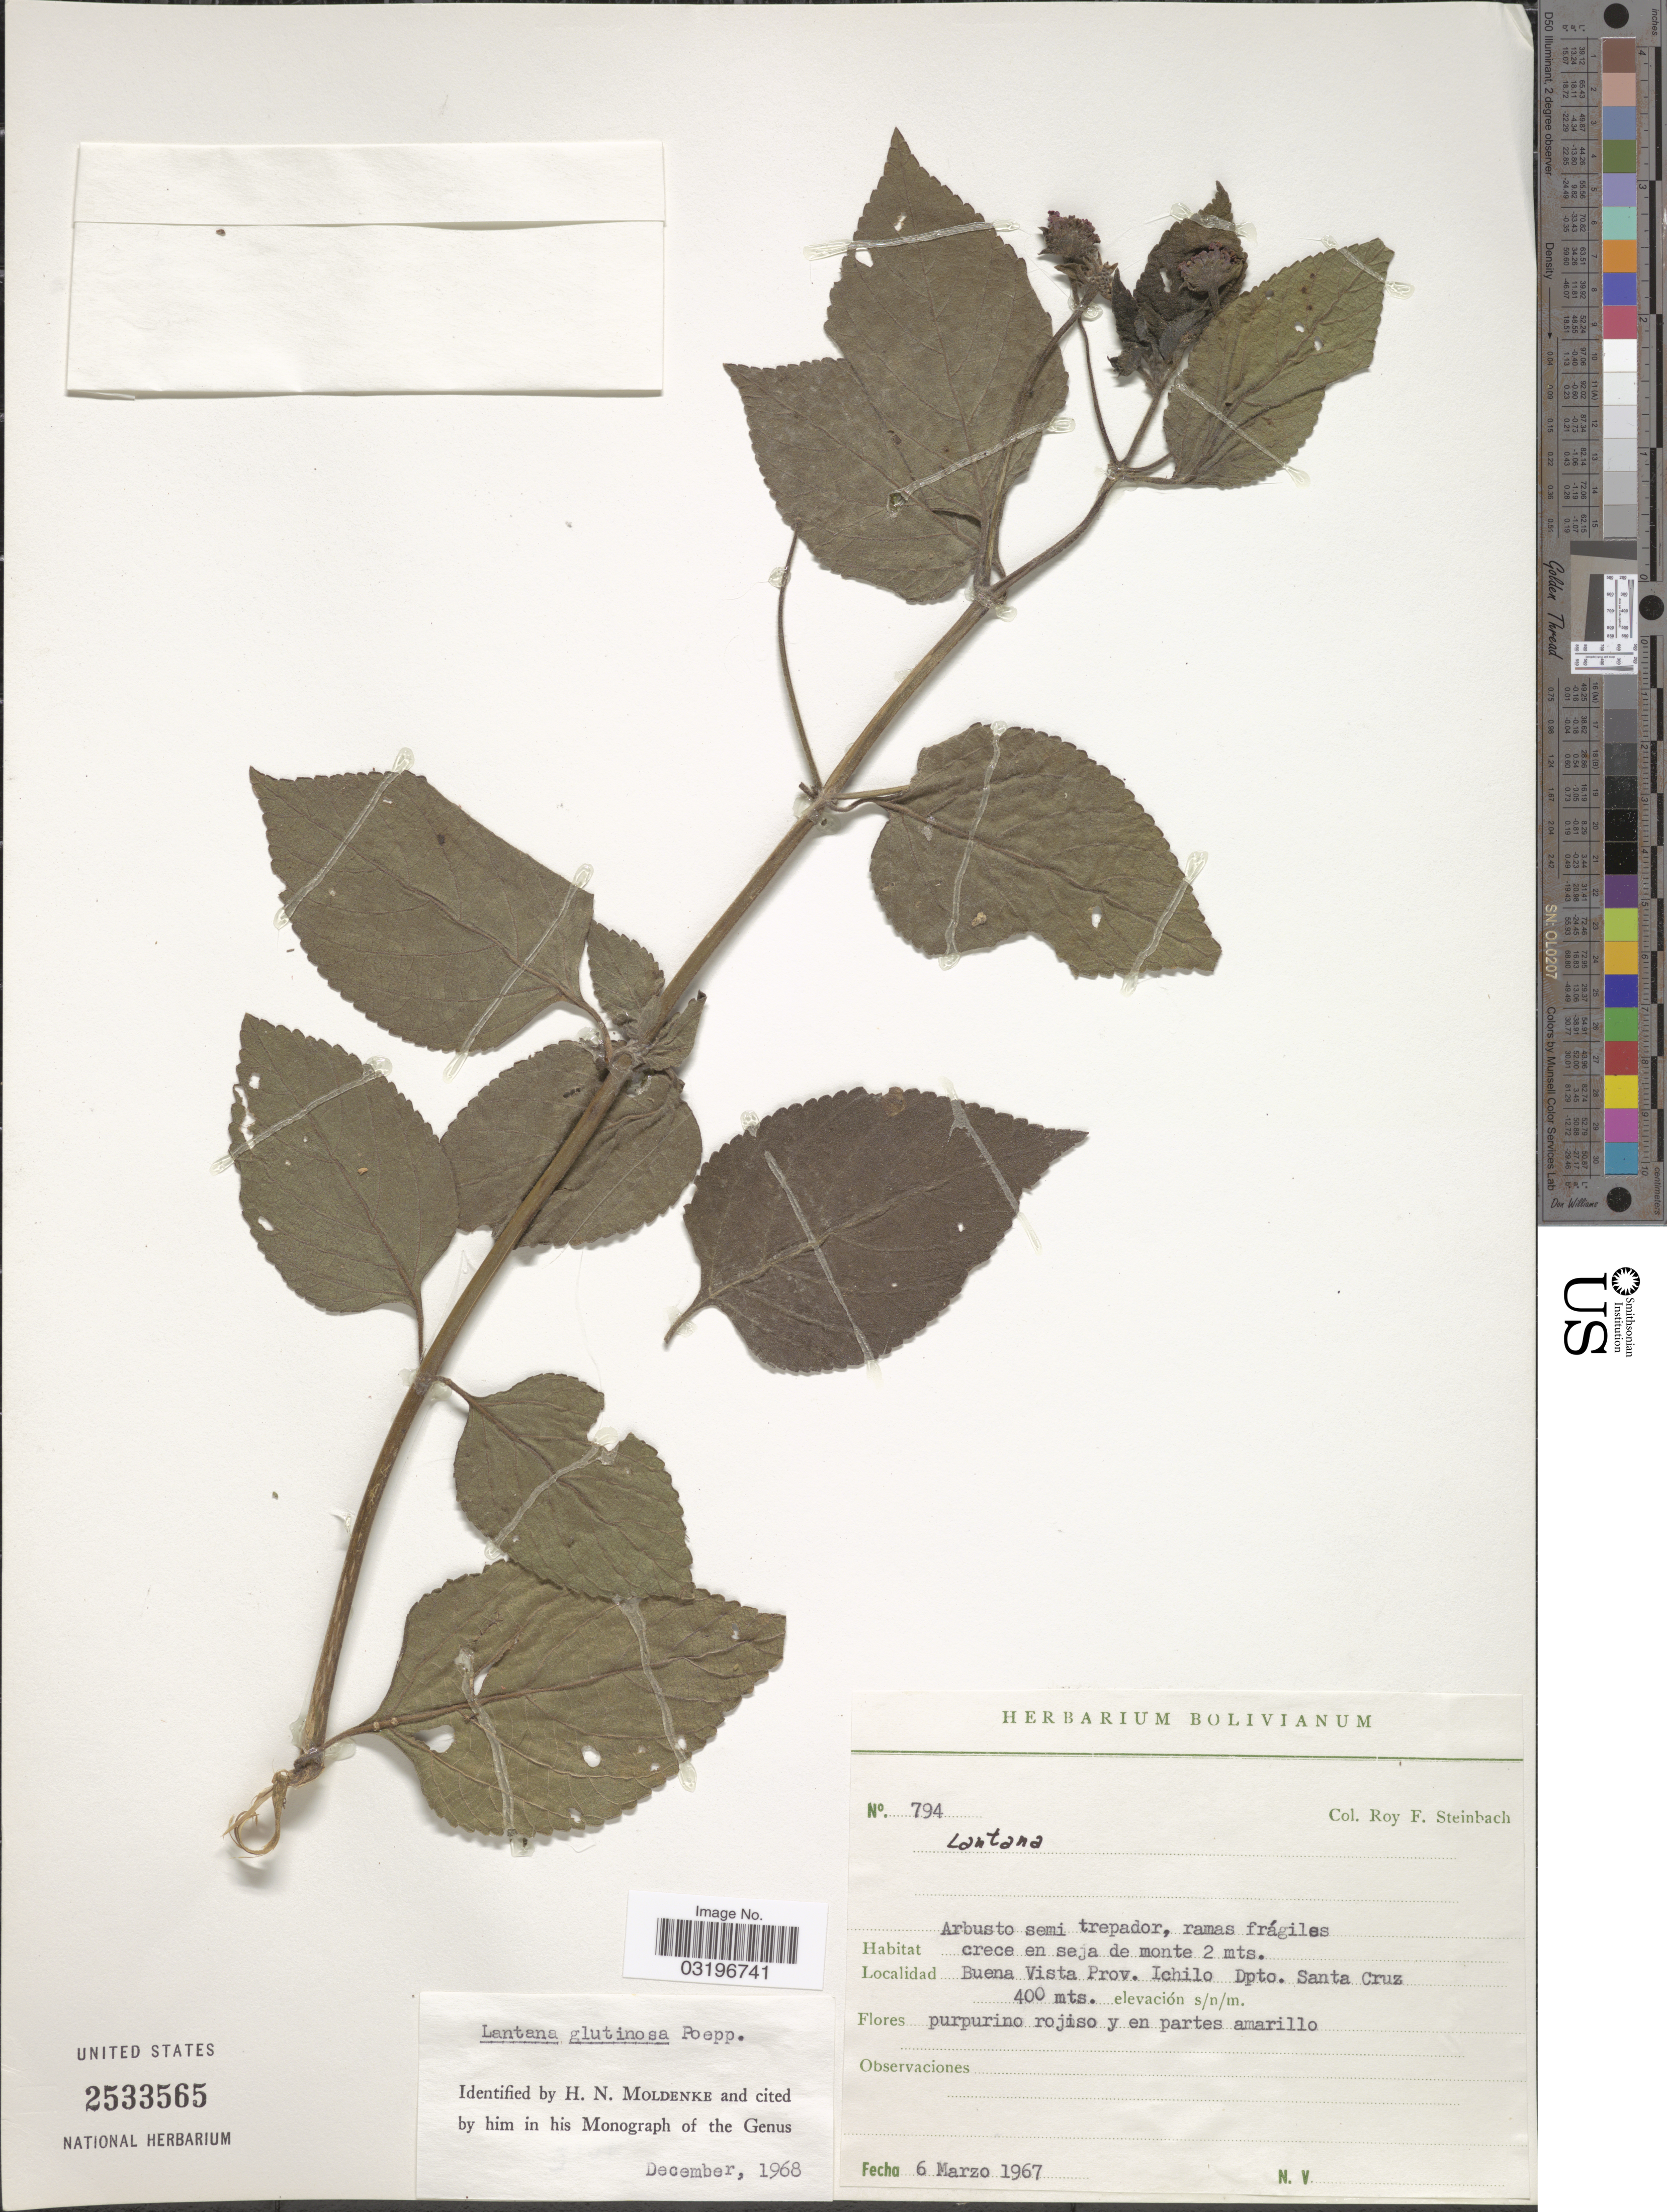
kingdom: Plantae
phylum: Tracheophyta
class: Magnoliopsida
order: Lamiales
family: Verbenaceae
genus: Lantana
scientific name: Lantana glutinosa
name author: Poepp.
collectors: R. F. Steinbach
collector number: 794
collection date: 1967-03-06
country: Bolivia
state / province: Santa Cruz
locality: Buena Vista Prov. Ichilo Dpto. Santa Cruz.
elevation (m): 400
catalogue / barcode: US 2533565